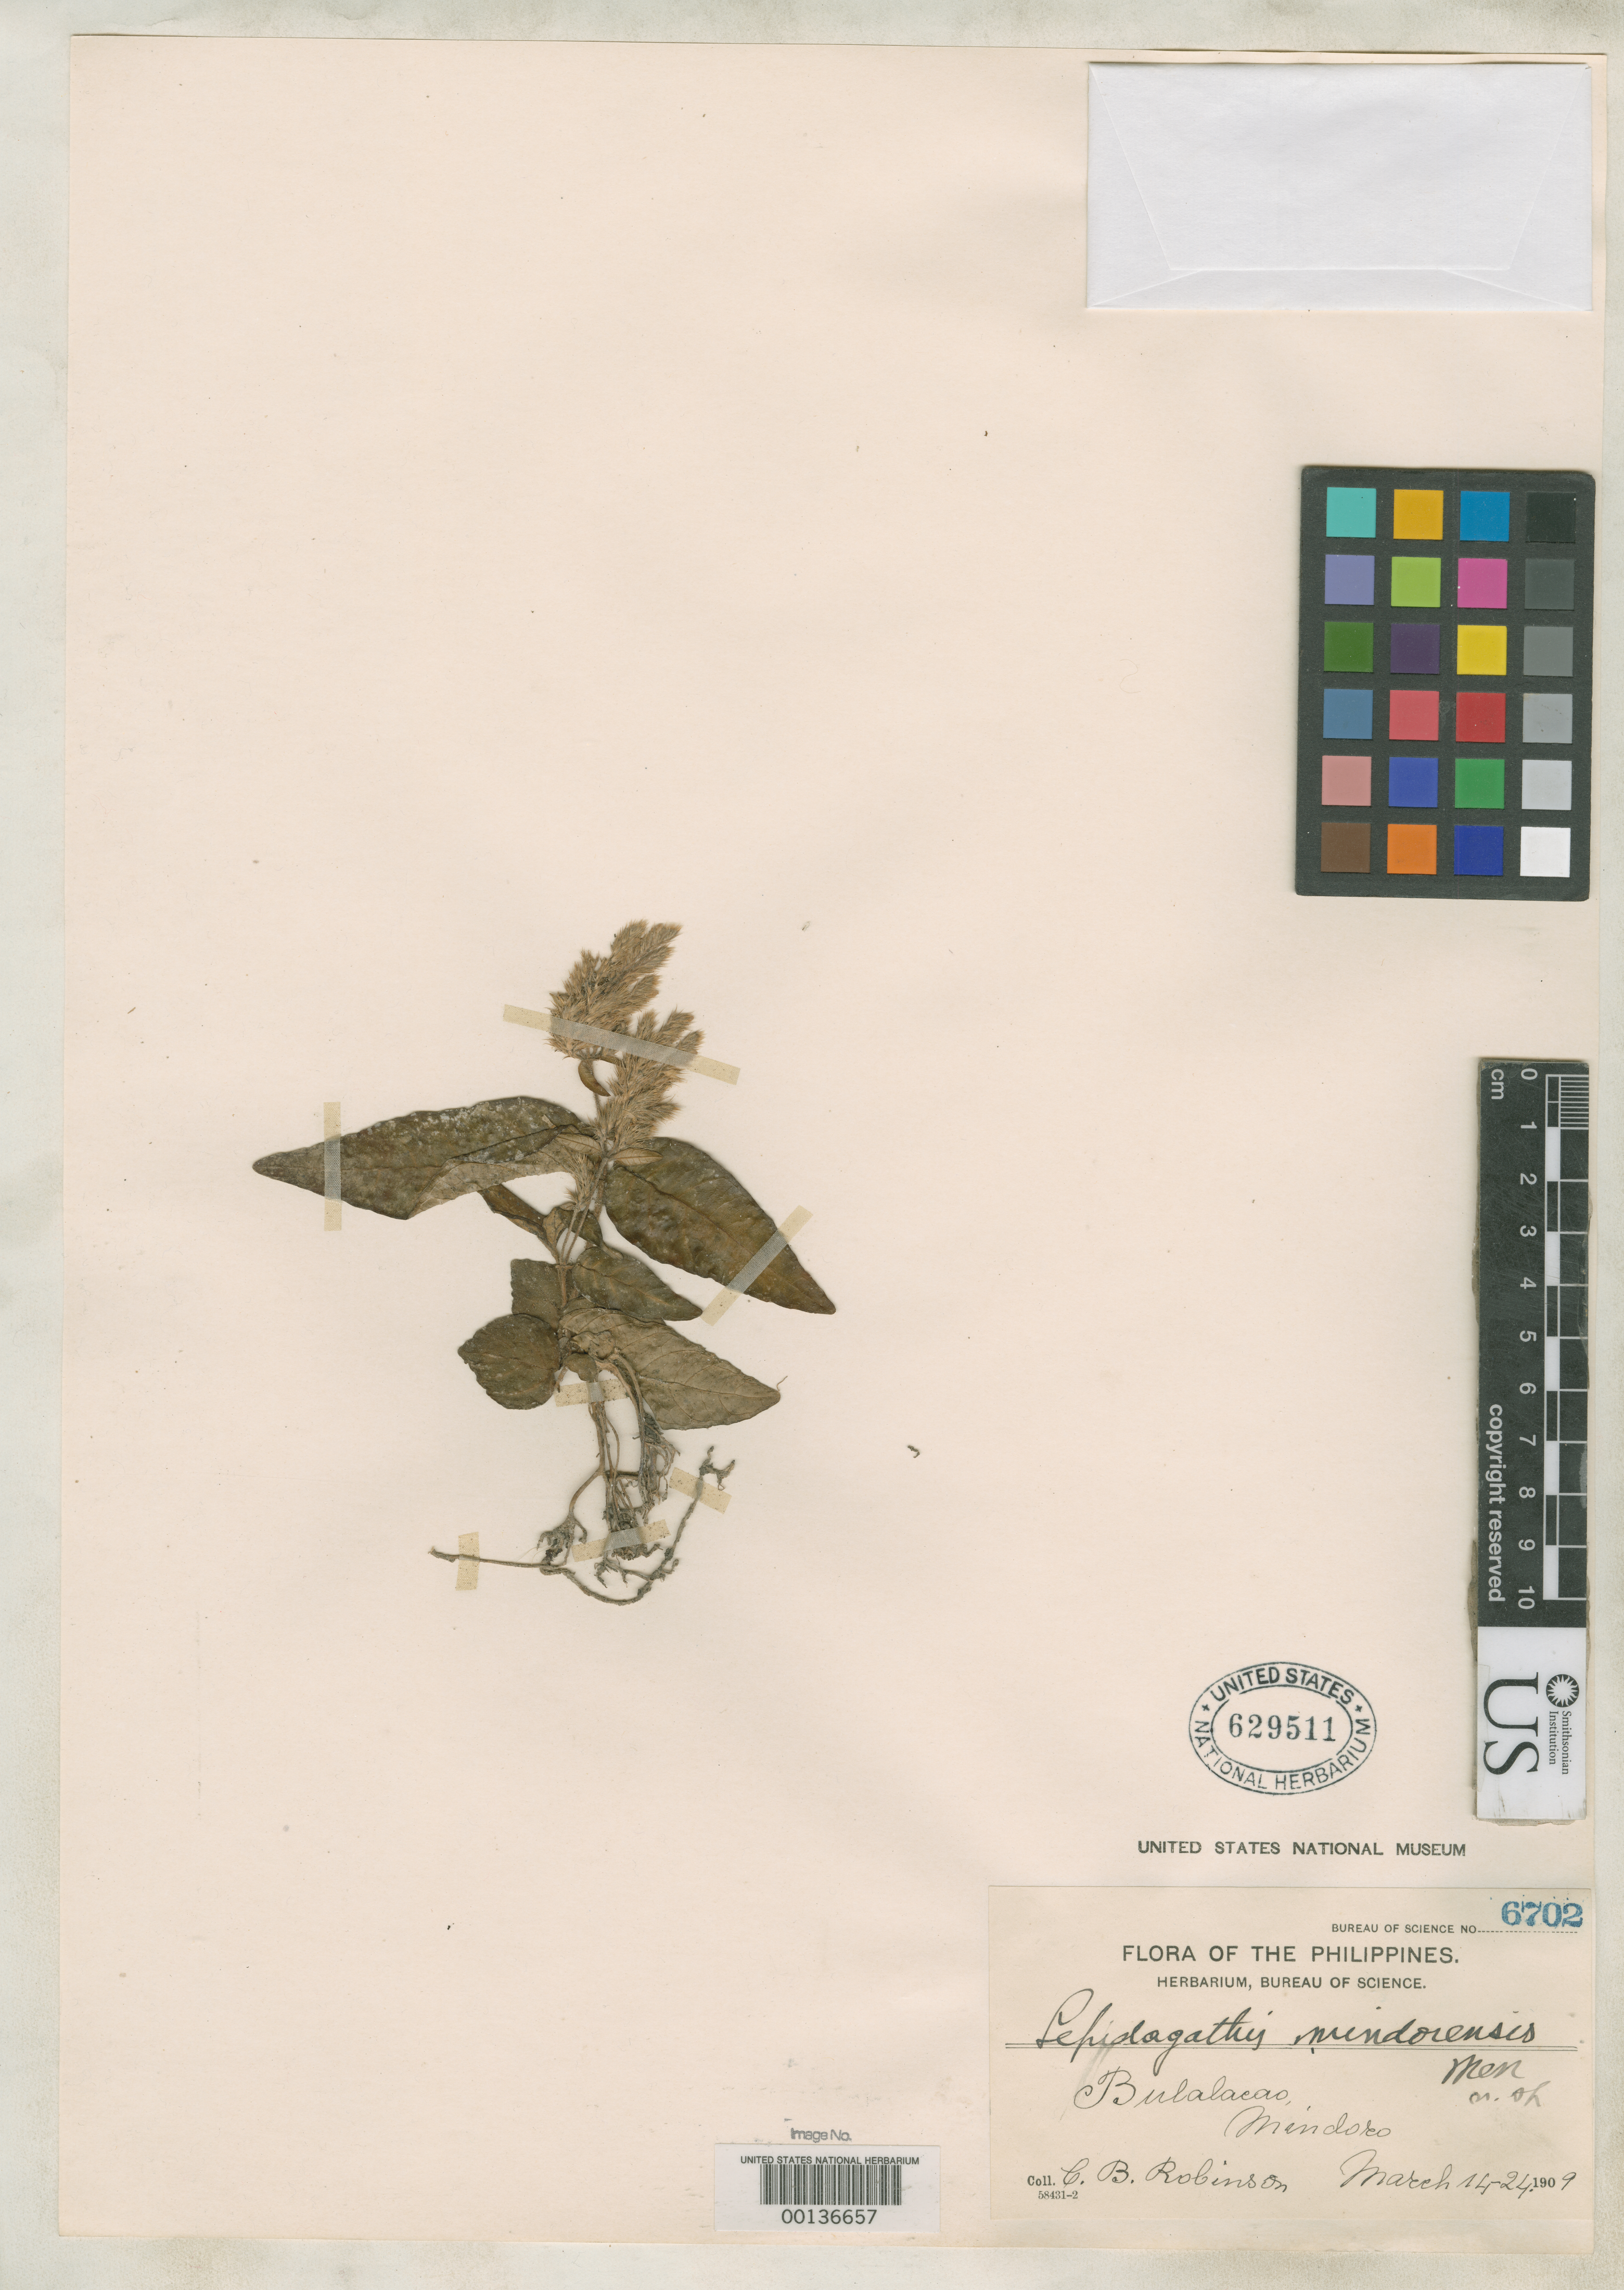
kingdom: Plantae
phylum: Tracheophyta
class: Magnoliopsida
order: Lamiales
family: Acanthaceae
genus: Lepidagathis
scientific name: Lepidagathis mindorensis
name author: Merr.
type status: Isotype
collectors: C. Robinson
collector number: Bur. Sci. 6702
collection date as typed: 14 Mar 1909 to 24 Mar 1909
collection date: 1909-03-14/1909-03-24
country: Philippines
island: Mindoro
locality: Bulalacao.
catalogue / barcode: US 629511